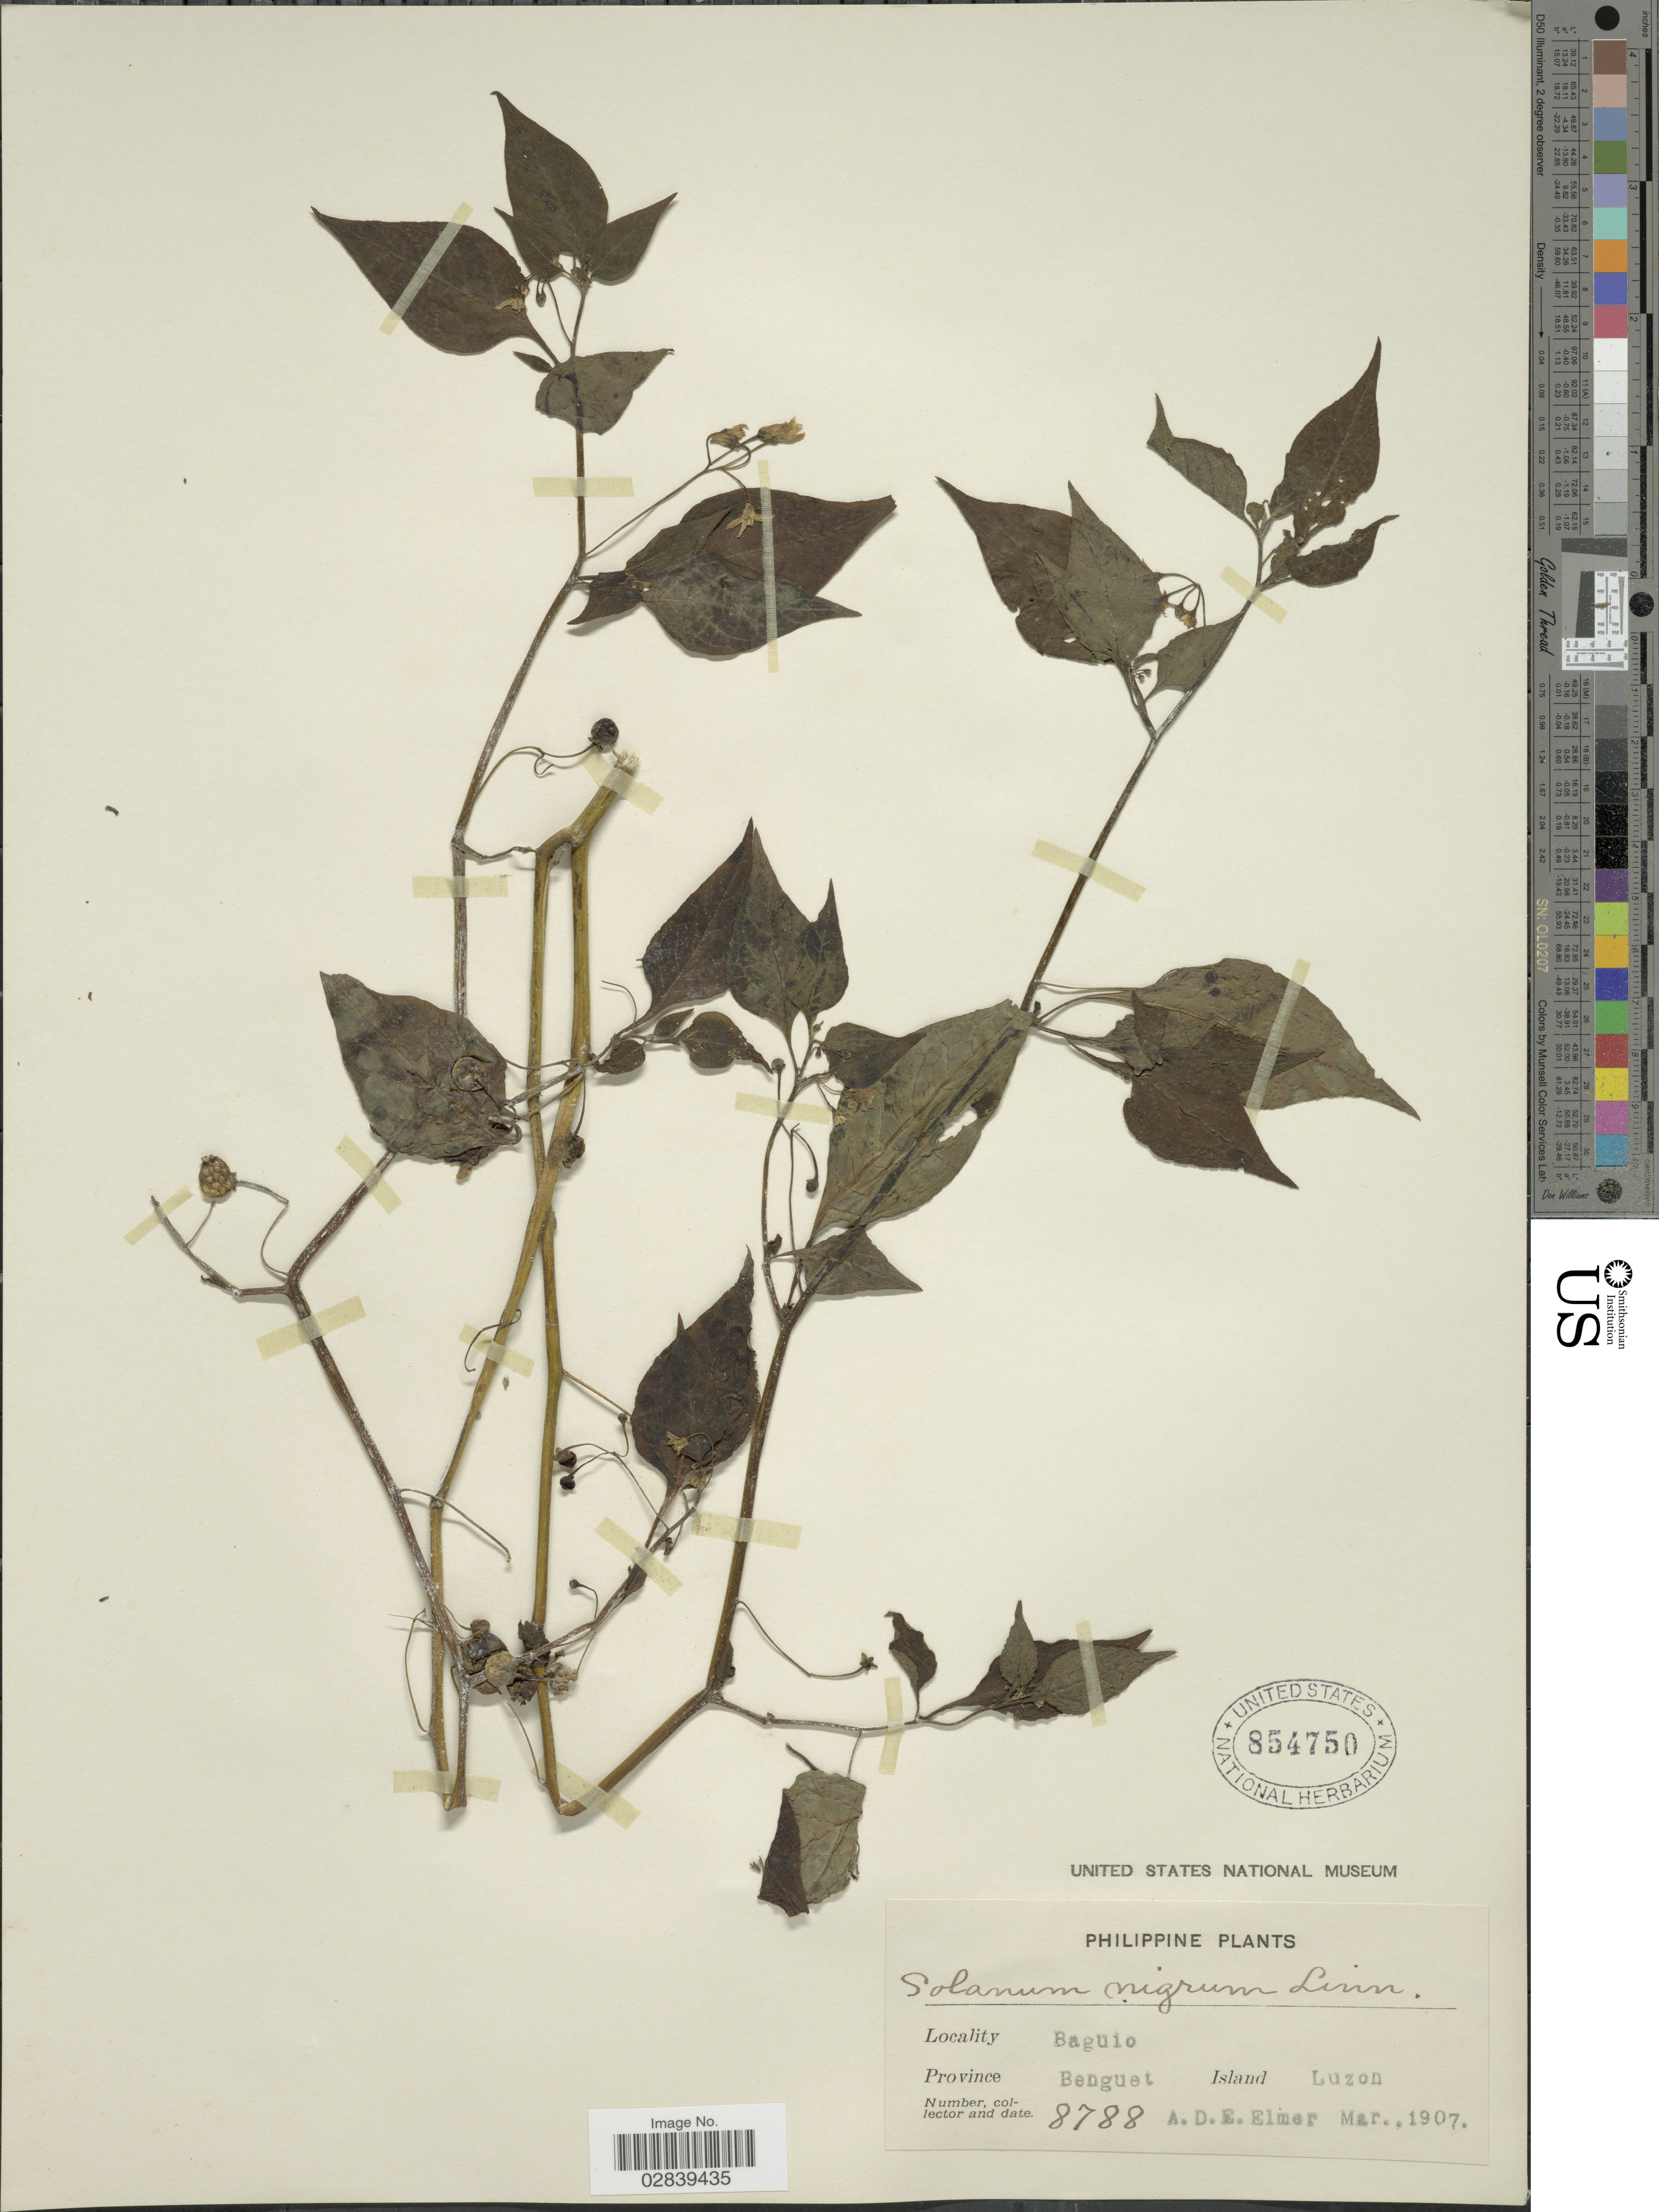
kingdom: Plantae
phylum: Tracheophyta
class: Magnoliopsida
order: Solanales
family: Solanaceae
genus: Solanum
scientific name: Solanum nigrum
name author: L.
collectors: A. D. E. Elmer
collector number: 8788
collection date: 1907-03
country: Philippines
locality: Baguio, Province Benguet, Island Luzon.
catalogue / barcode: US 854750